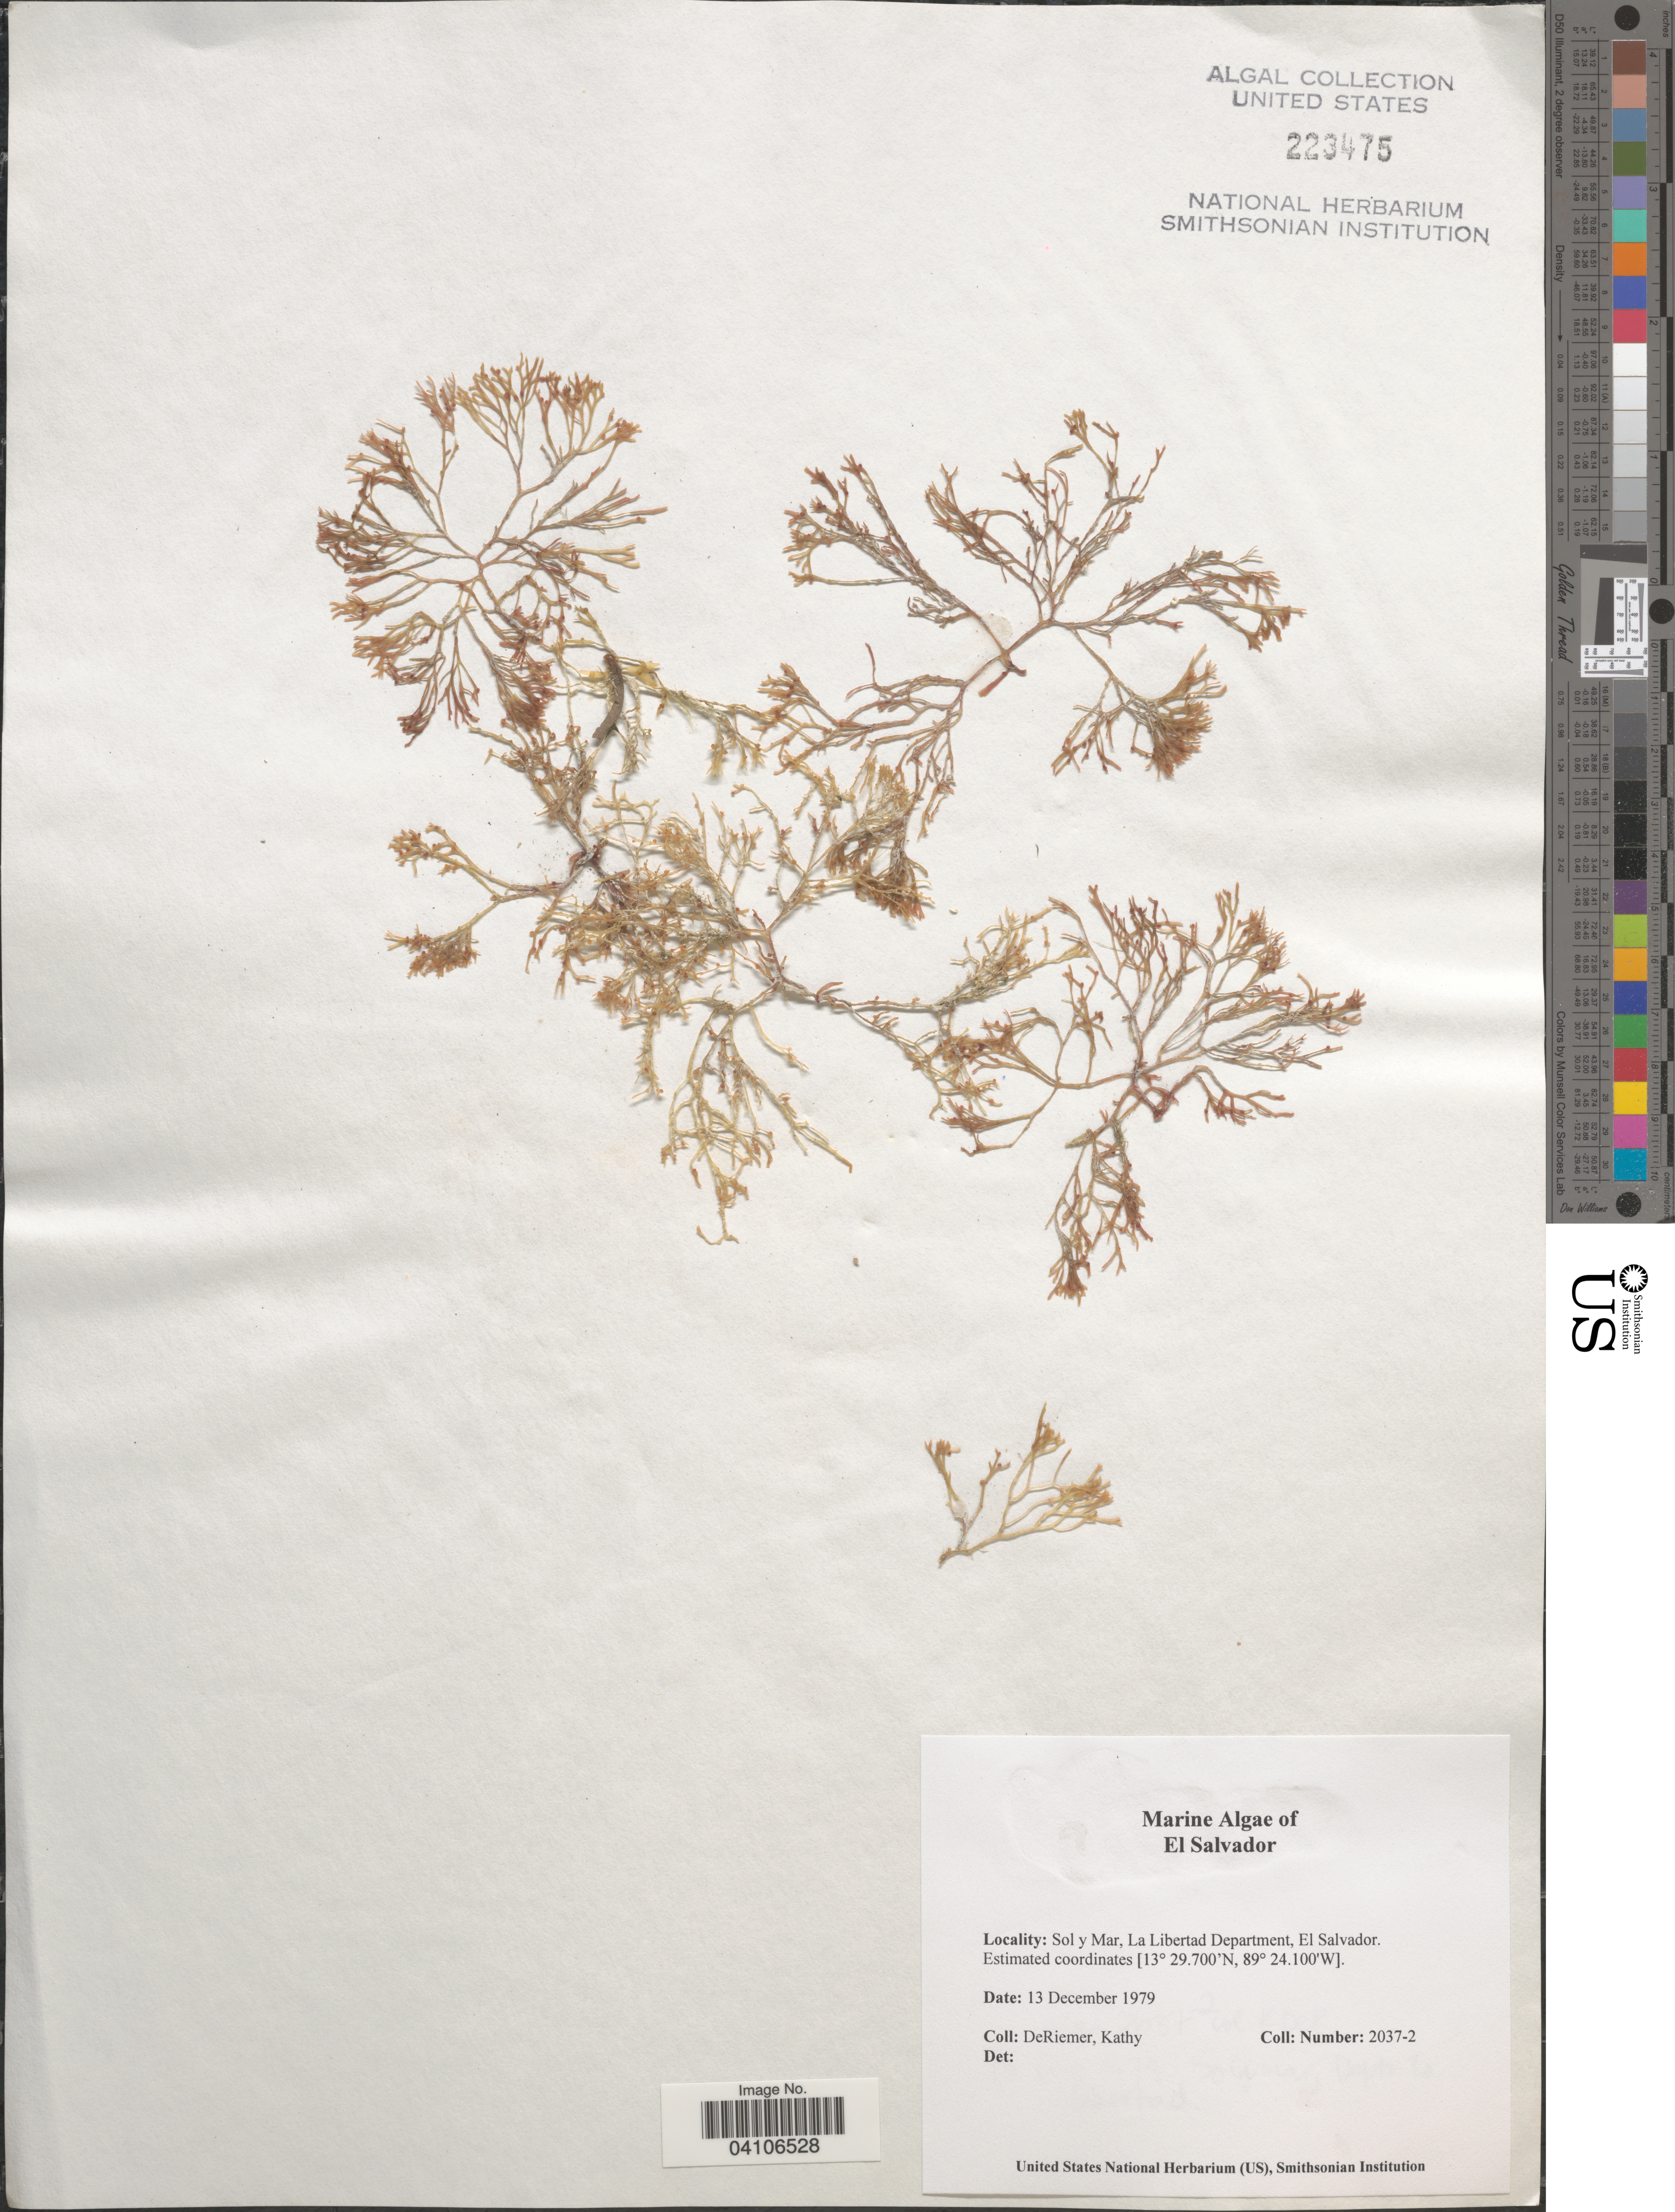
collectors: K. DeRiemer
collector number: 2037-2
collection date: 1979-12-13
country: El Salvador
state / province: La Libertad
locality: Sol y Mar, La Libertad Department.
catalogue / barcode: US 223475